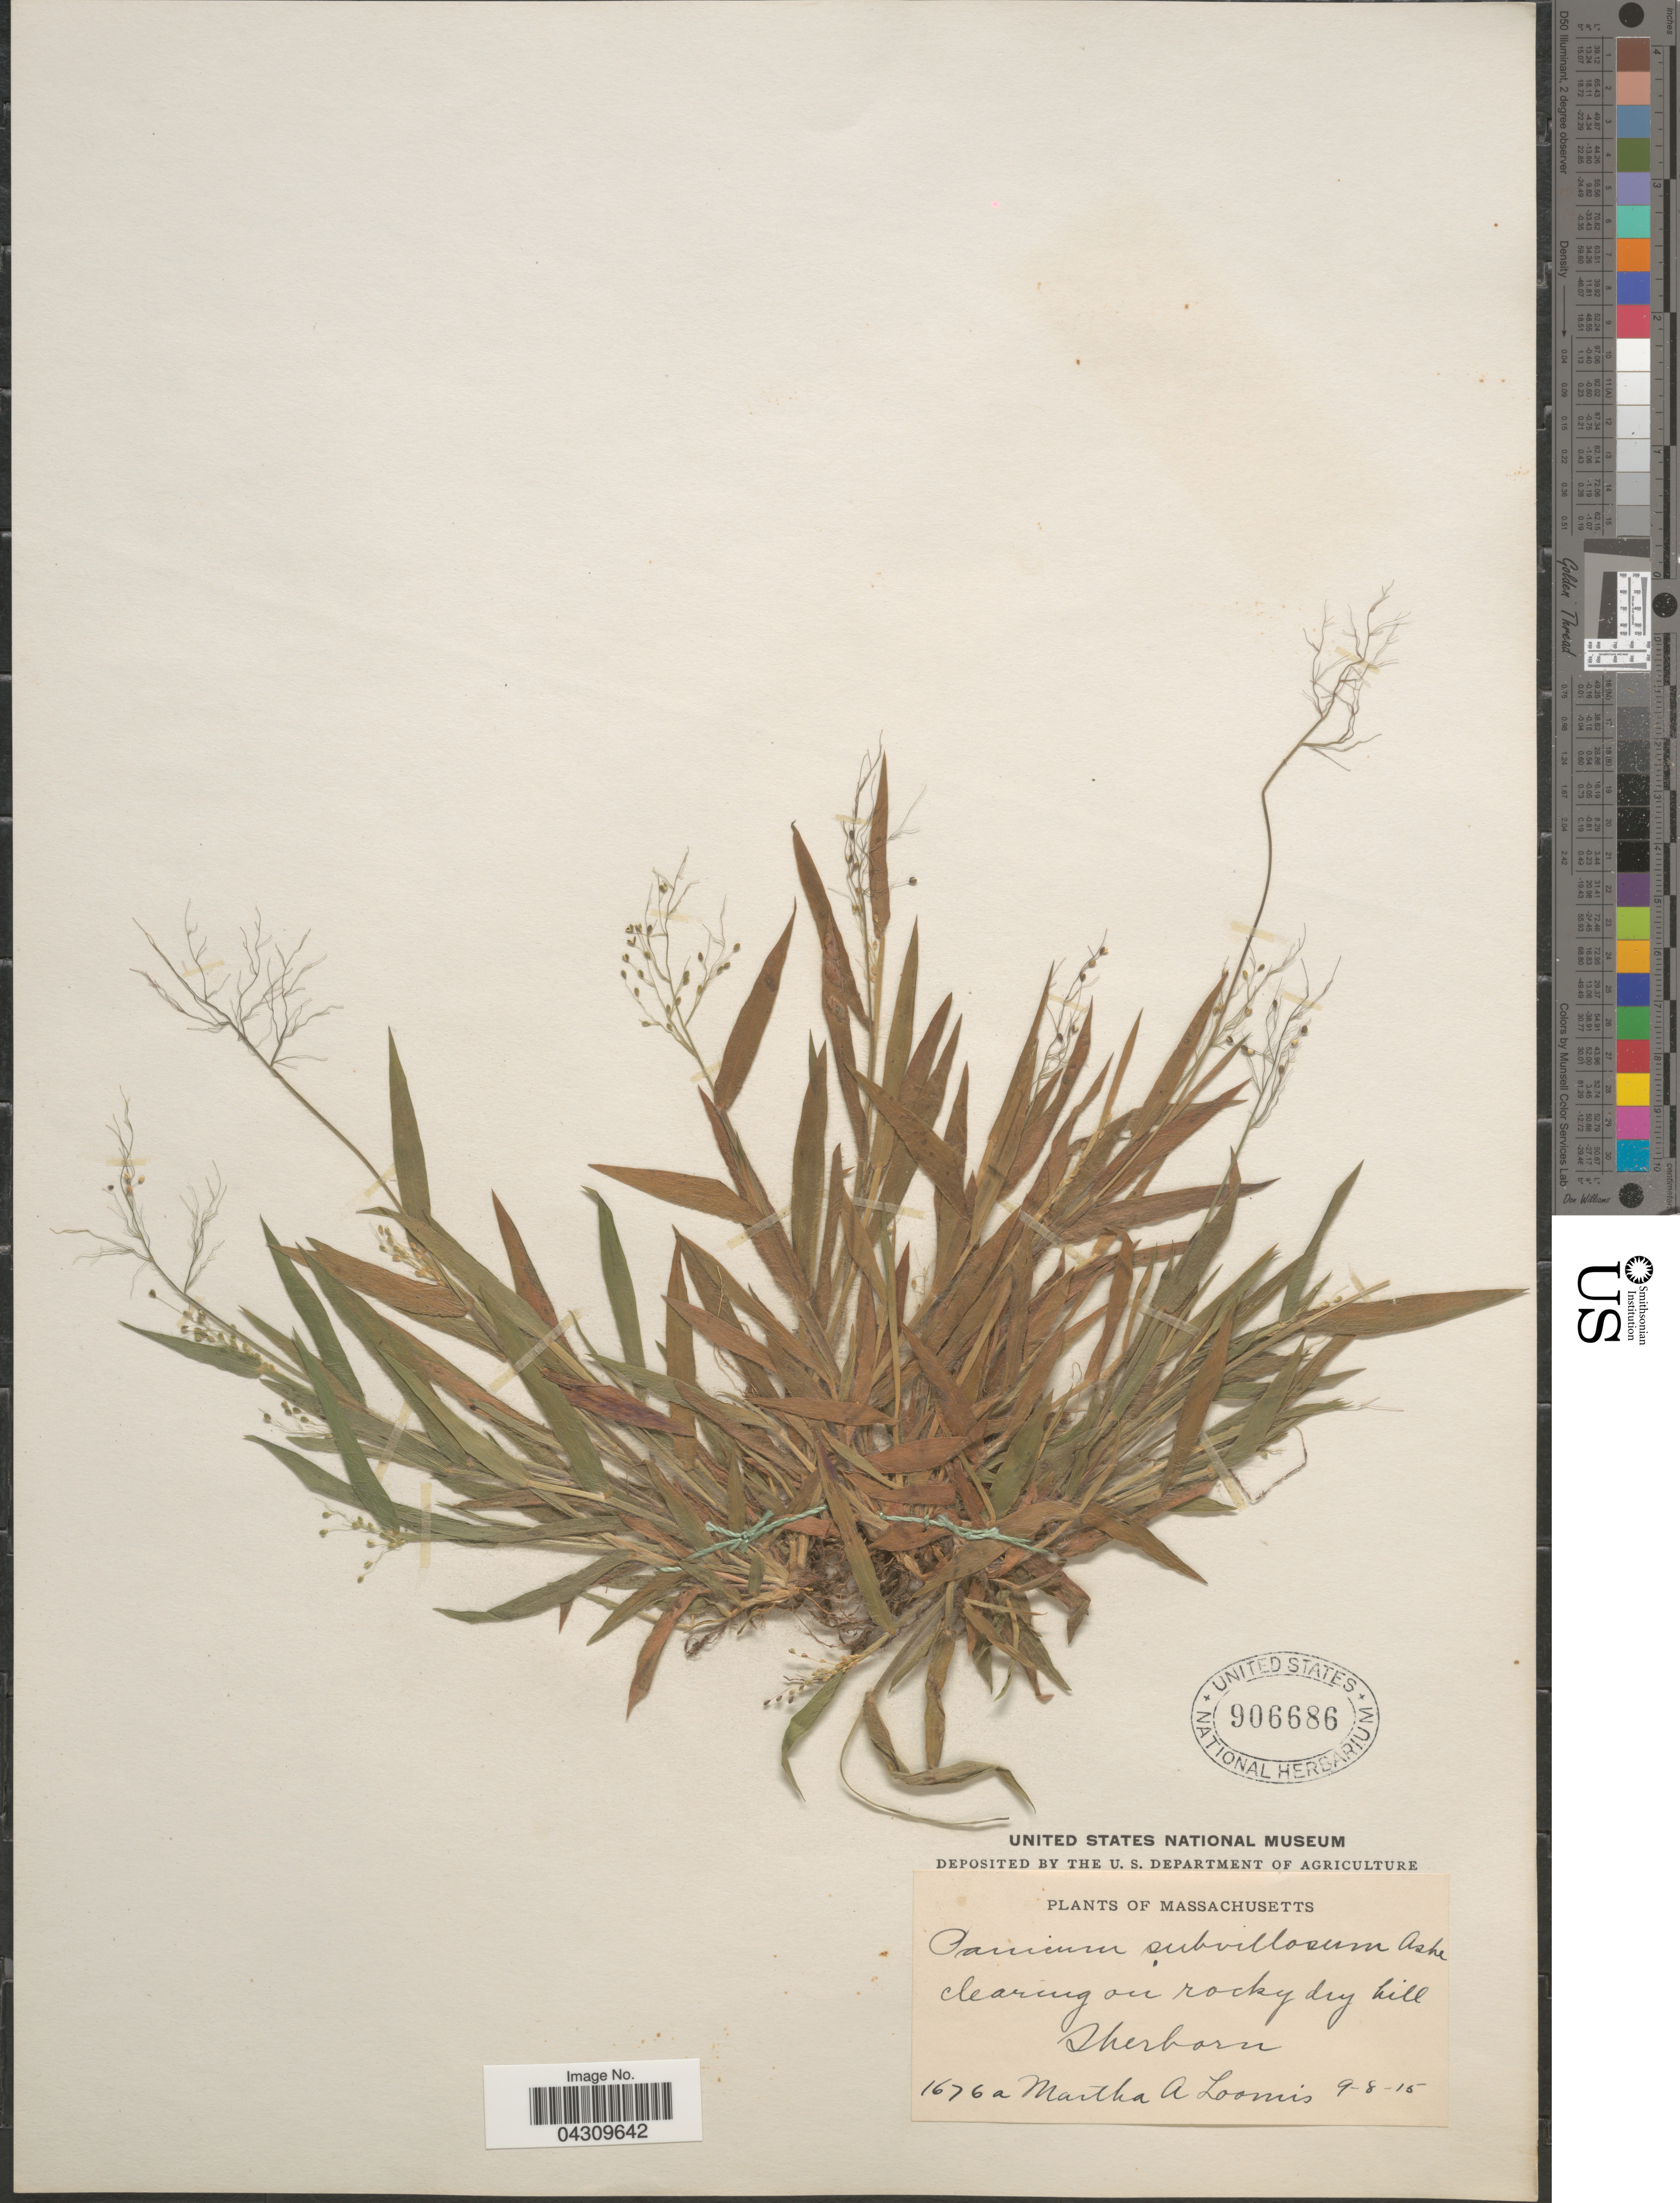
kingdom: Plantae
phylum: Tracheophyta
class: Liliopsida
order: Poales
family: Poaceae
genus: Dichanthelium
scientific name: Dichanthelium acuminatum var. acuminatum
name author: (Sw.) Gould & C.A. Clark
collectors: M. Loomis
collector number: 1676a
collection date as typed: Transcribed d/m/y: 8/9/15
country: United States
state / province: Massachusetts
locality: Sherborn.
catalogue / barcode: US 906686